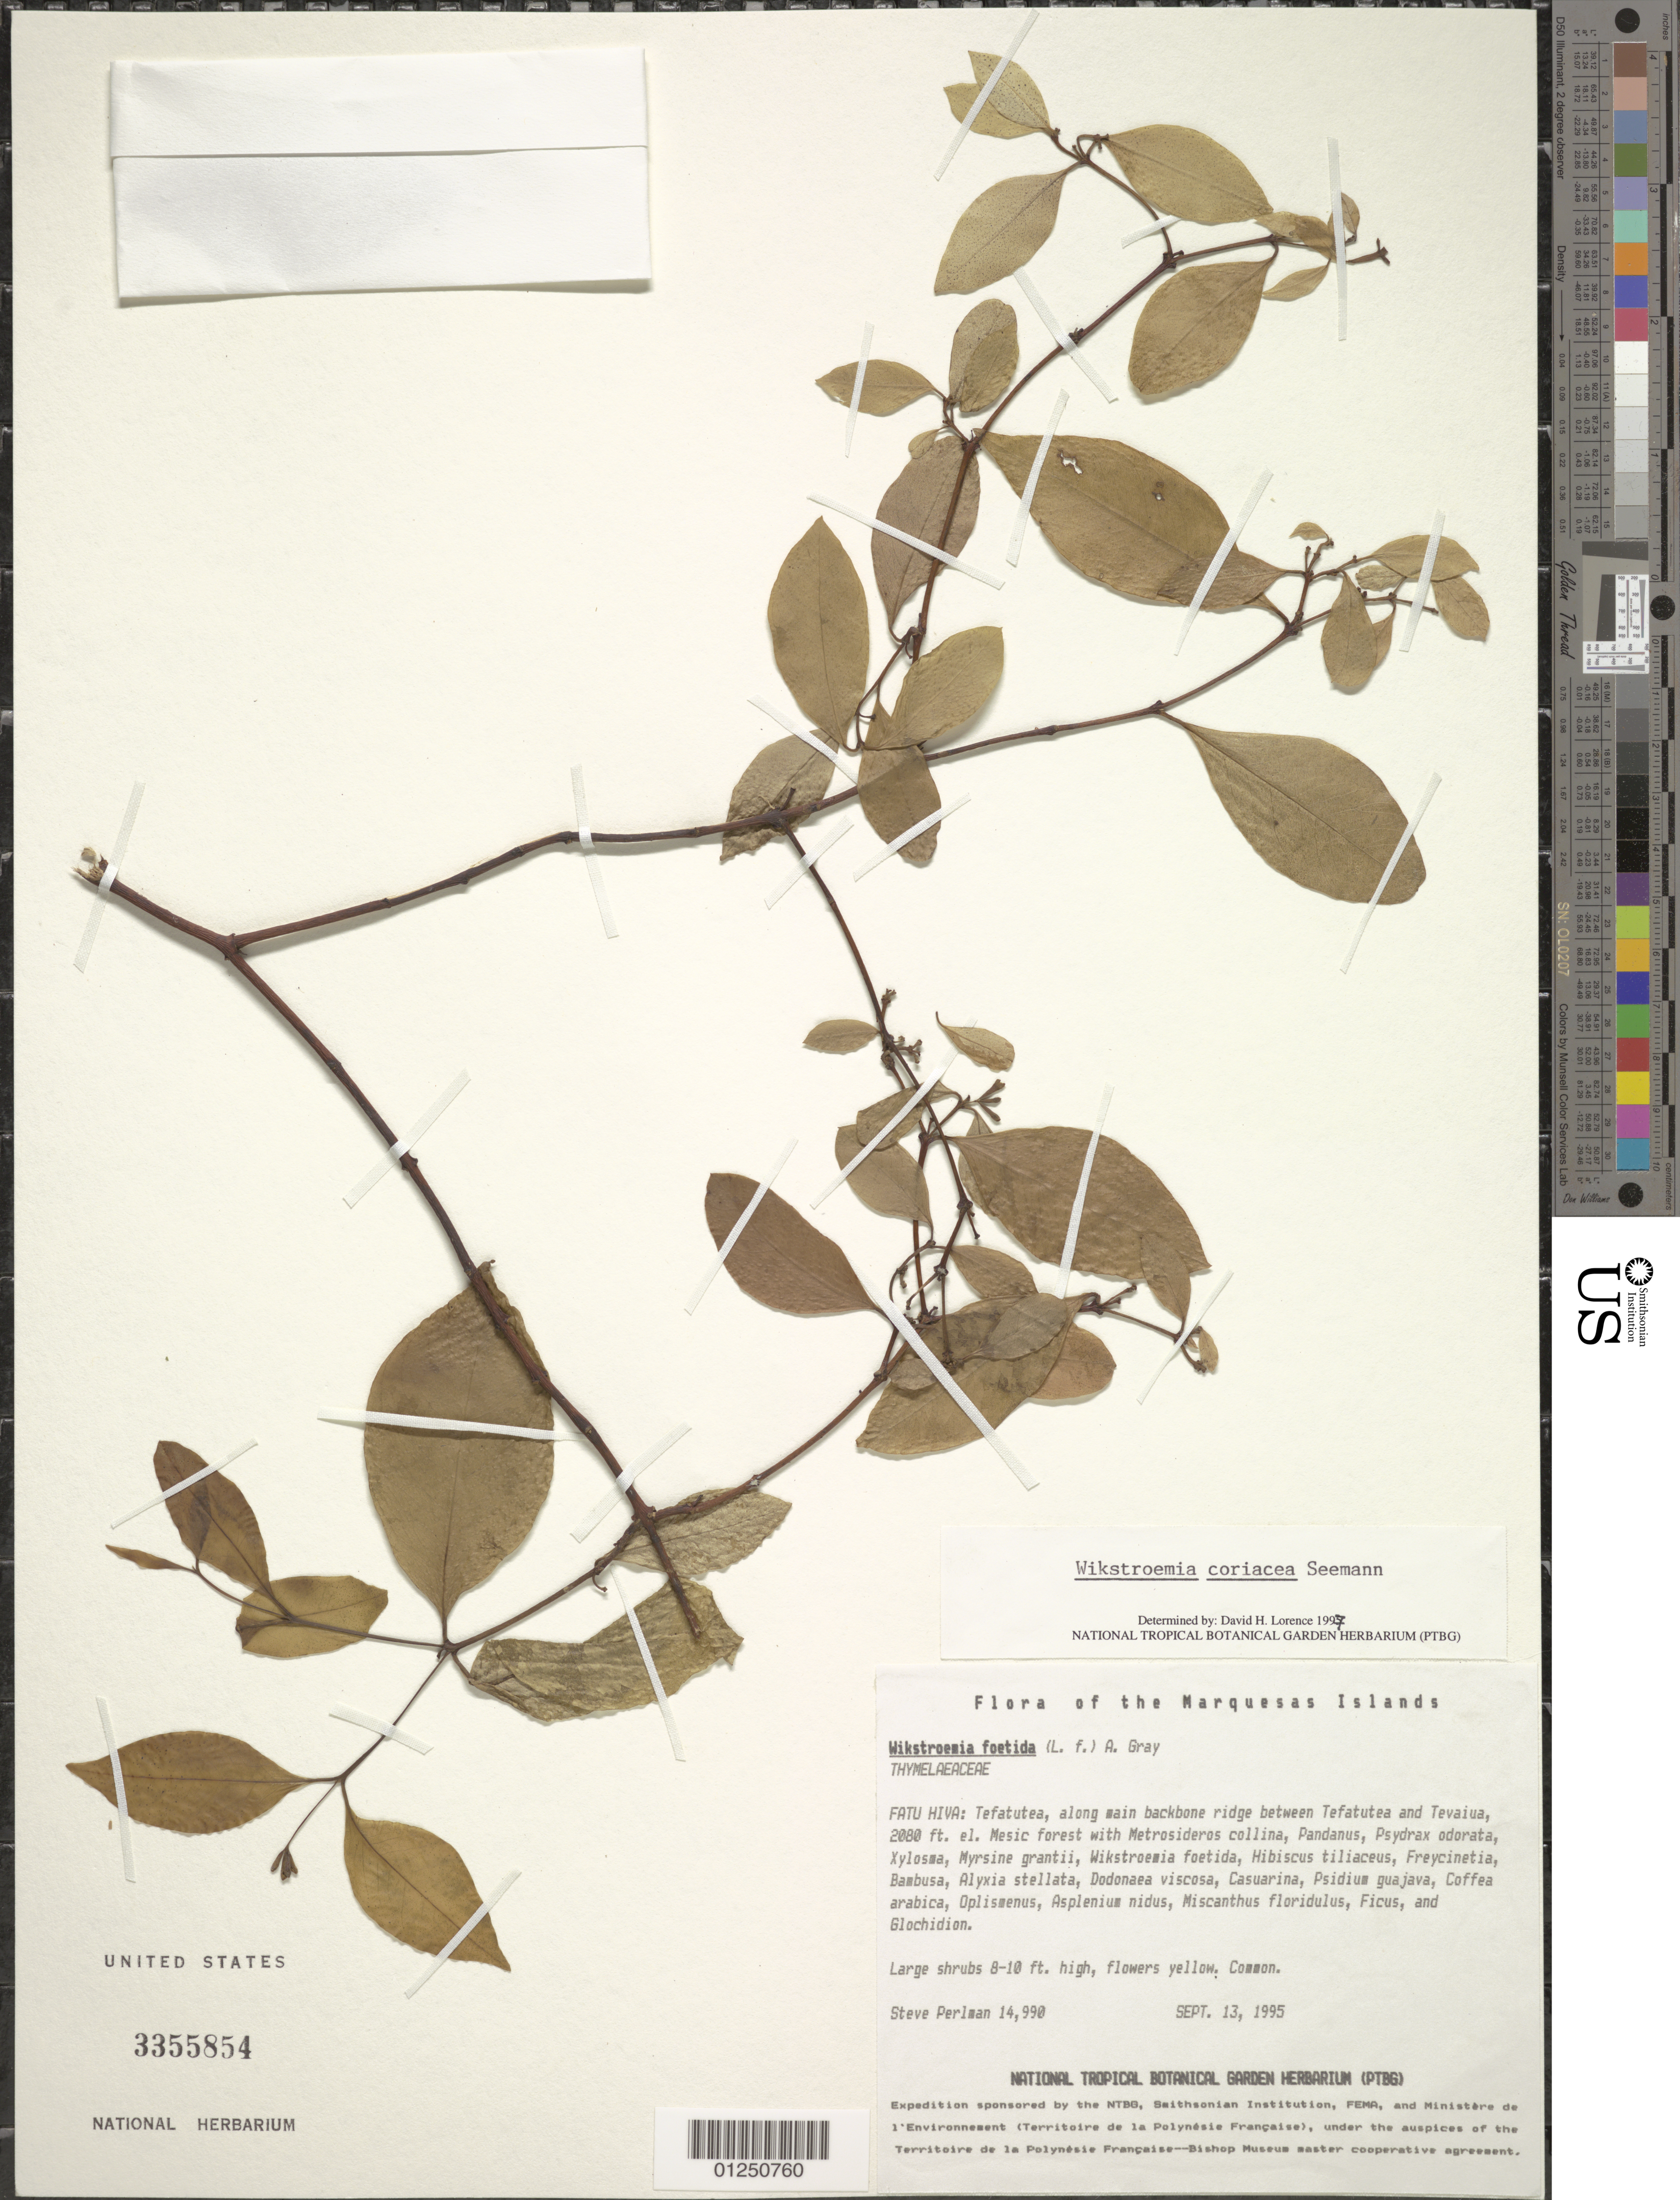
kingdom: Plantae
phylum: Tracheophyta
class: Magnoliopsida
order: Malvales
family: Thymelaeaceae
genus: Wikstroemia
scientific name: Wikstroemia coriacea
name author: Seem.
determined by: Lorence, David H., (PTBG), National Tropical Botanical Garden (UNITED STATES)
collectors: S. P. Perlman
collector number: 14990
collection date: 1995-09-13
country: French Polynesia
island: Fatu Hiva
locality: Tefatutea, along main backbone ridge between Tefatutea and Tevaiua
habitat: In mesic forest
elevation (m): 634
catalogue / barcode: US 3355854